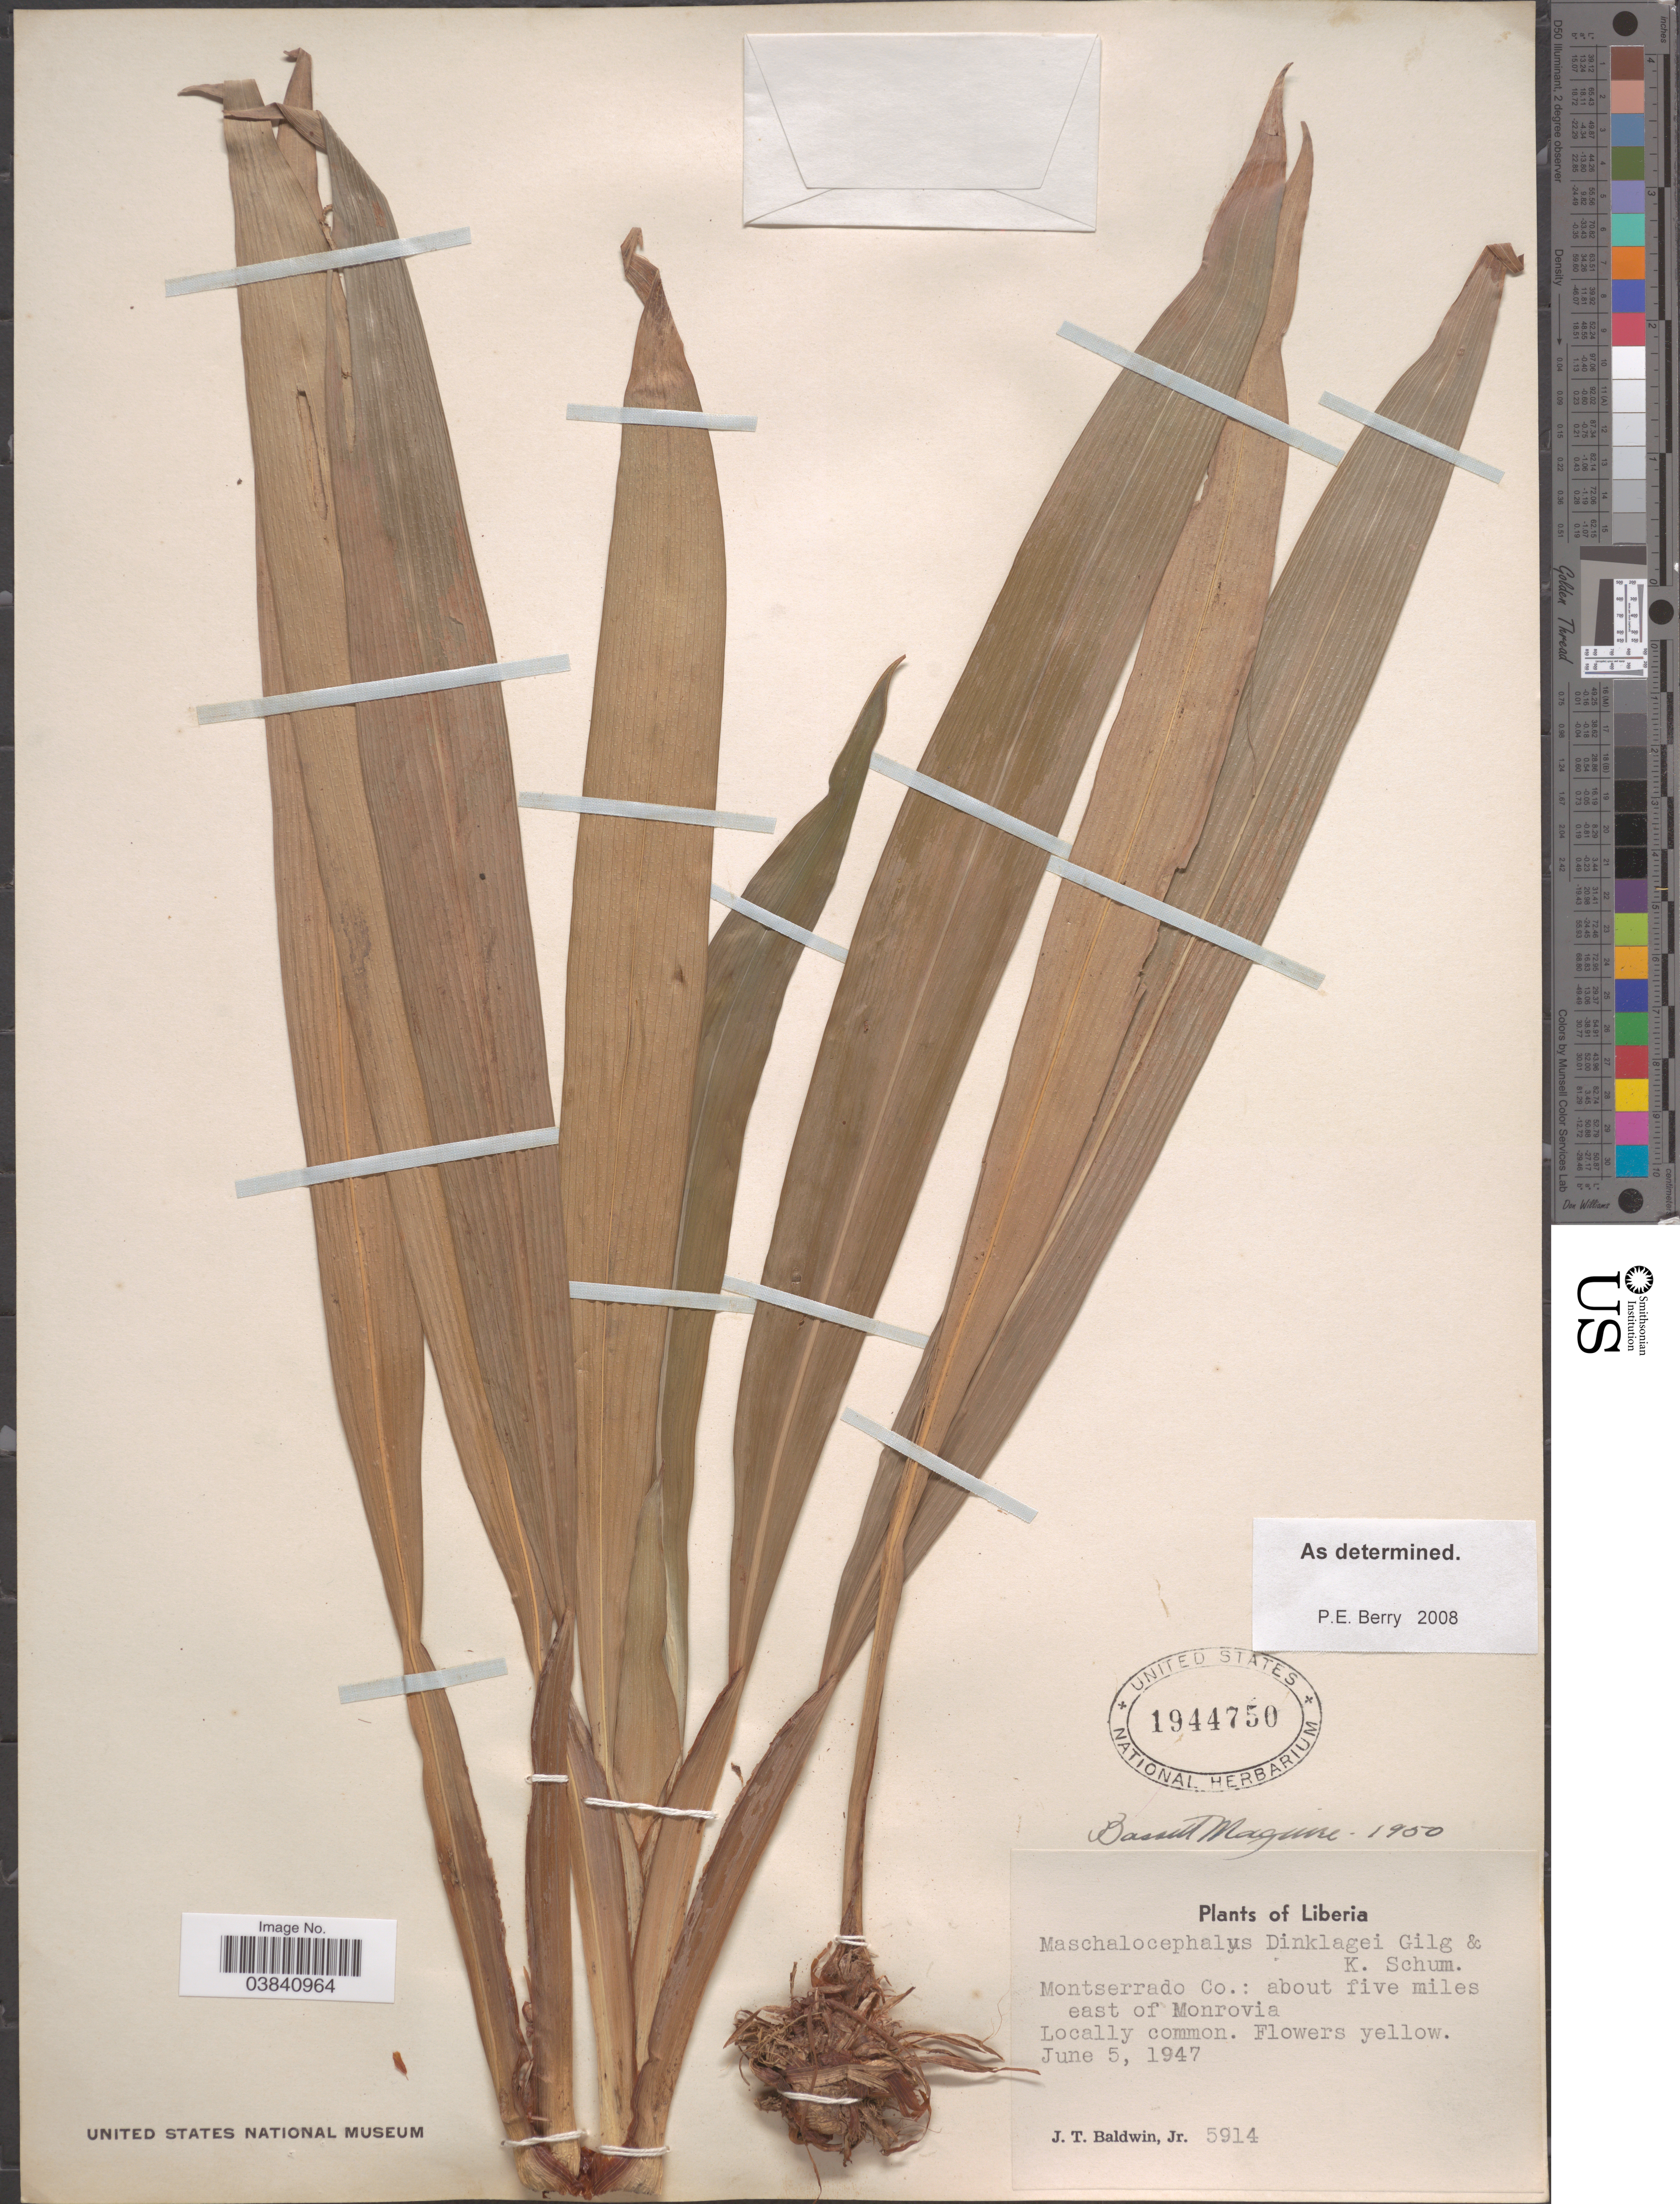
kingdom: Plantae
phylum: Tracheophyta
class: Liliopsida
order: Poales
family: Rapateaceae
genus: Maschalocephalus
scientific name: Maschalocephalus dinklagei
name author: Gilg & K. Schum.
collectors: J. T. Baldwin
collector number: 5914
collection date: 1947-06-05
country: Liberia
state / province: Montserrado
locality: Montserrado Co.: about five miles east of Monrovia.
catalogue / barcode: US 1944750